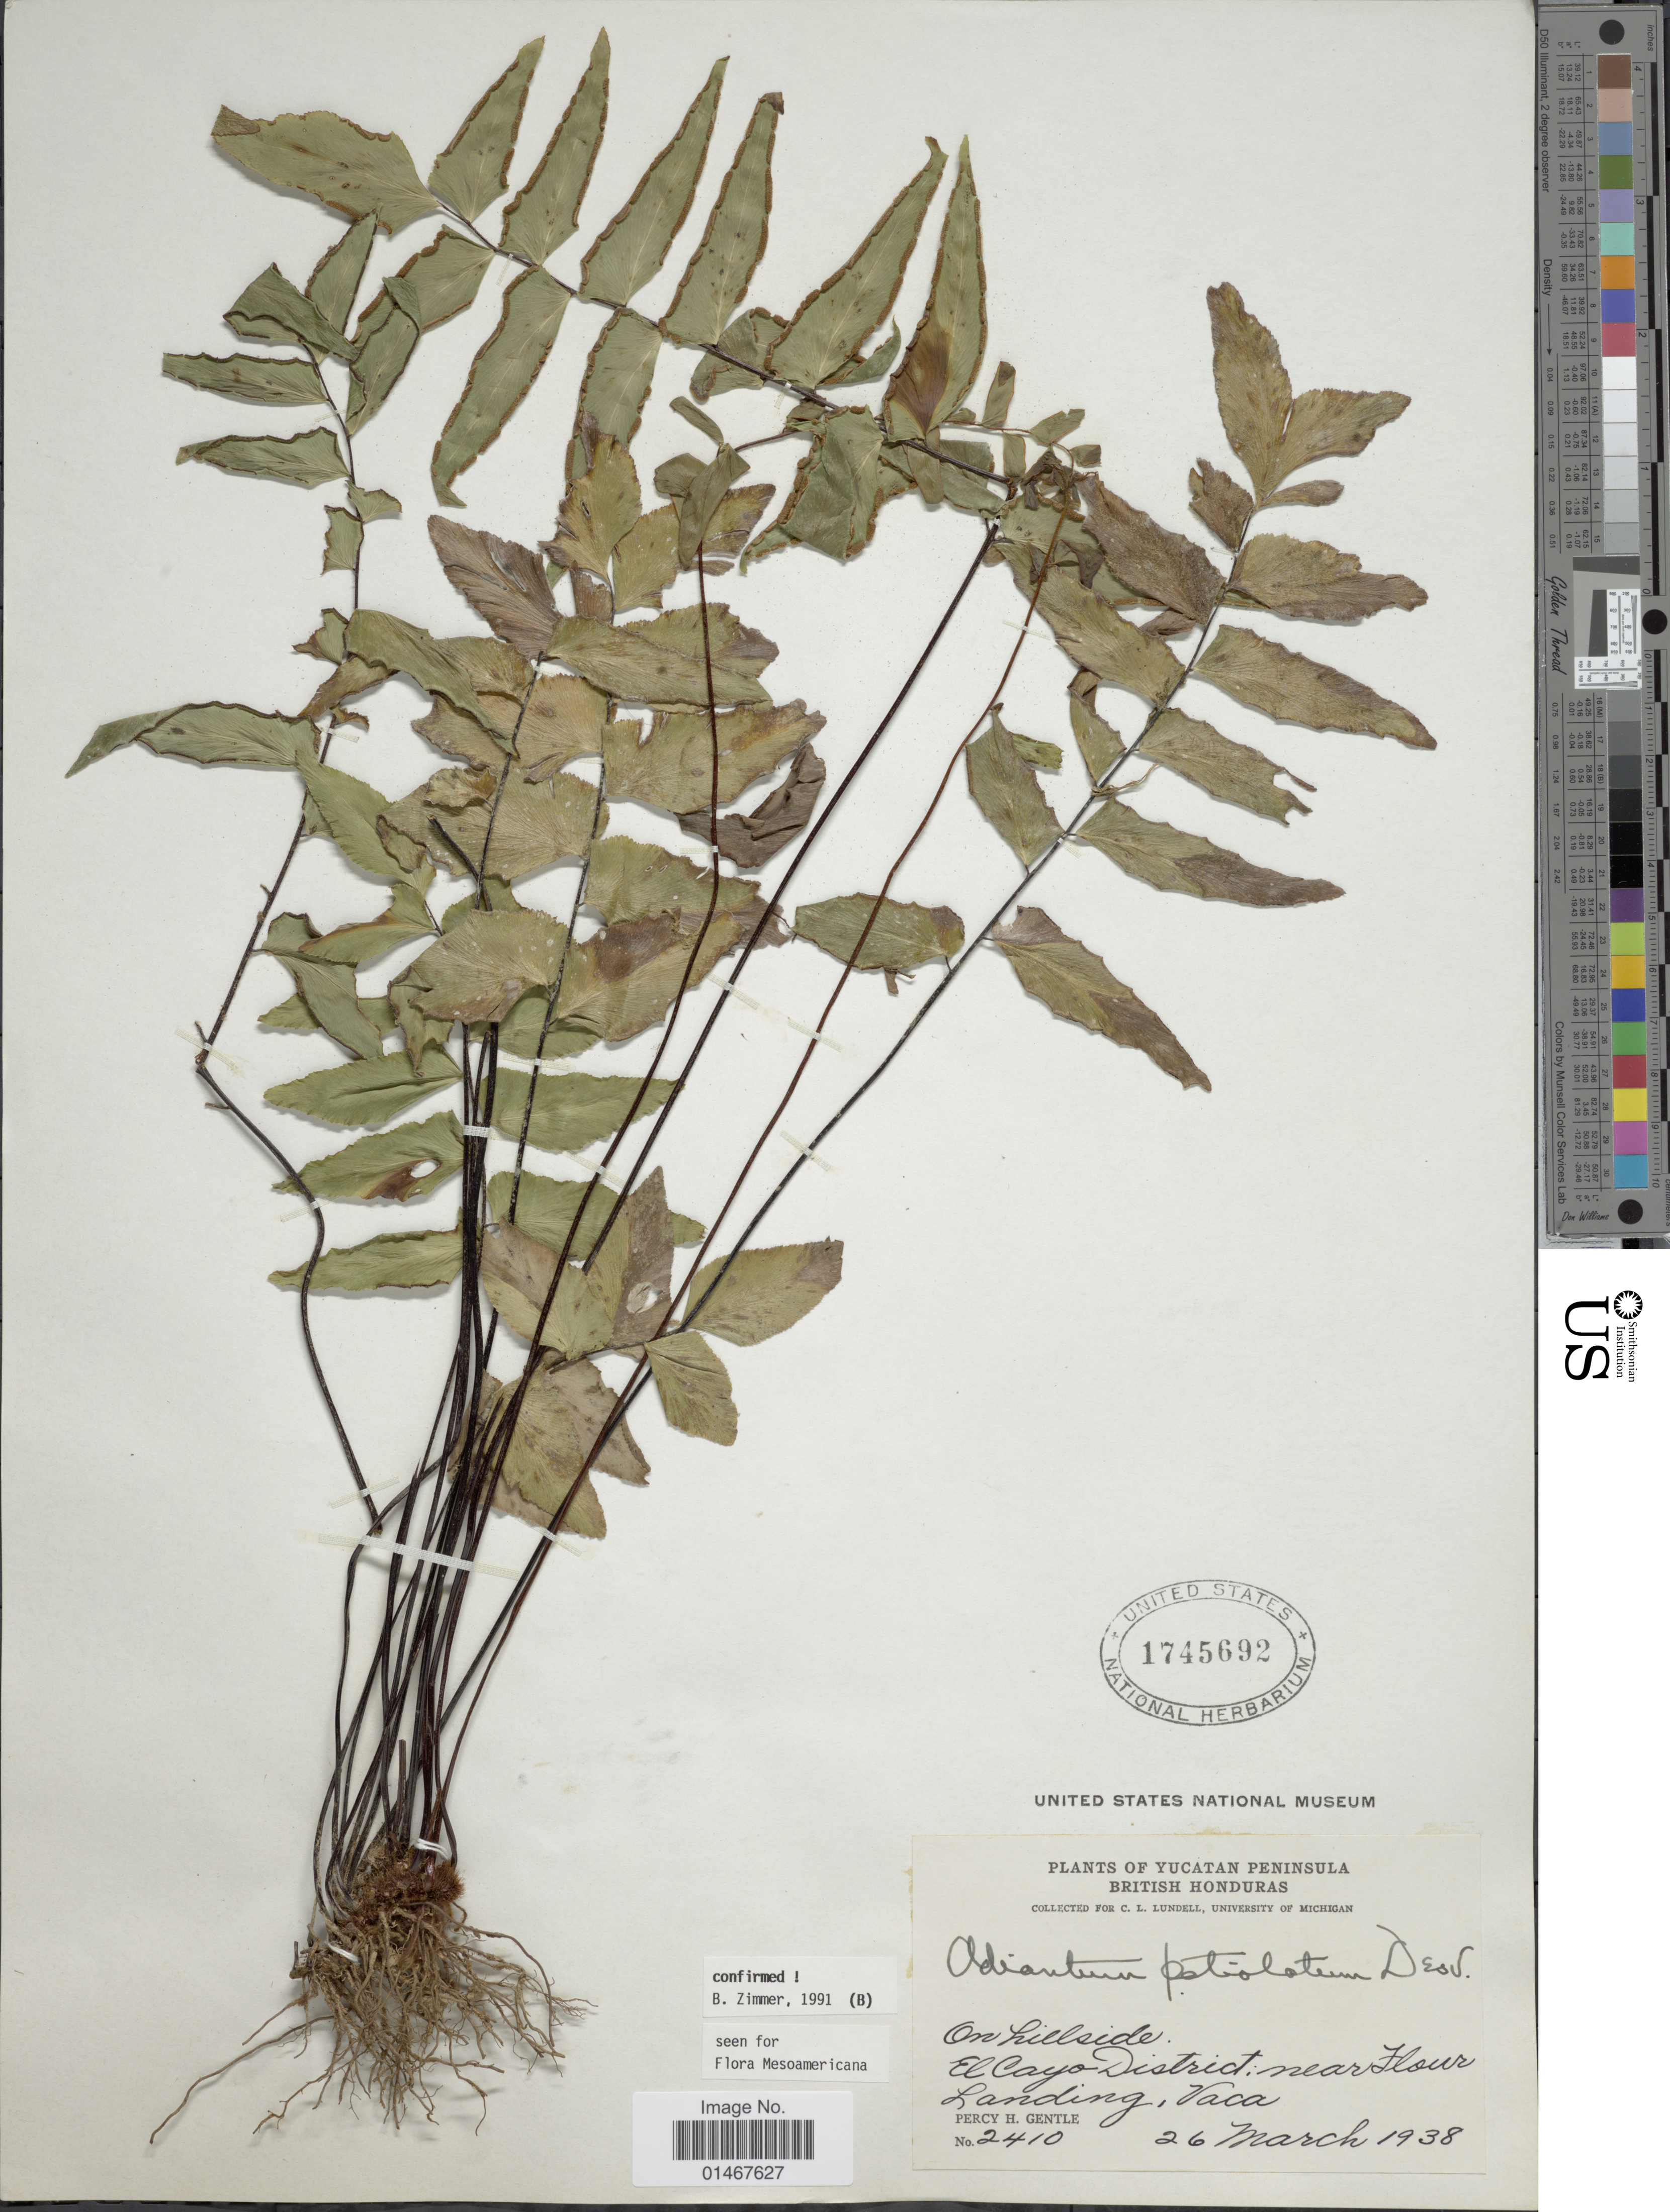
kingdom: Plantae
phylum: Tracheophyta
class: Polypodiopsida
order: Polypodiales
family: Pteridaceae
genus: Adiantum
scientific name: Adiantum petiolatum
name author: Desv.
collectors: P. H. Gentle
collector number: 2410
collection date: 1938-03-26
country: Belize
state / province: Cayo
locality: Yucatan Peninsula, British Honduras, On hillside, El Cayo District; near Flour Landing, Vaca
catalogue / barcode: US 1745692